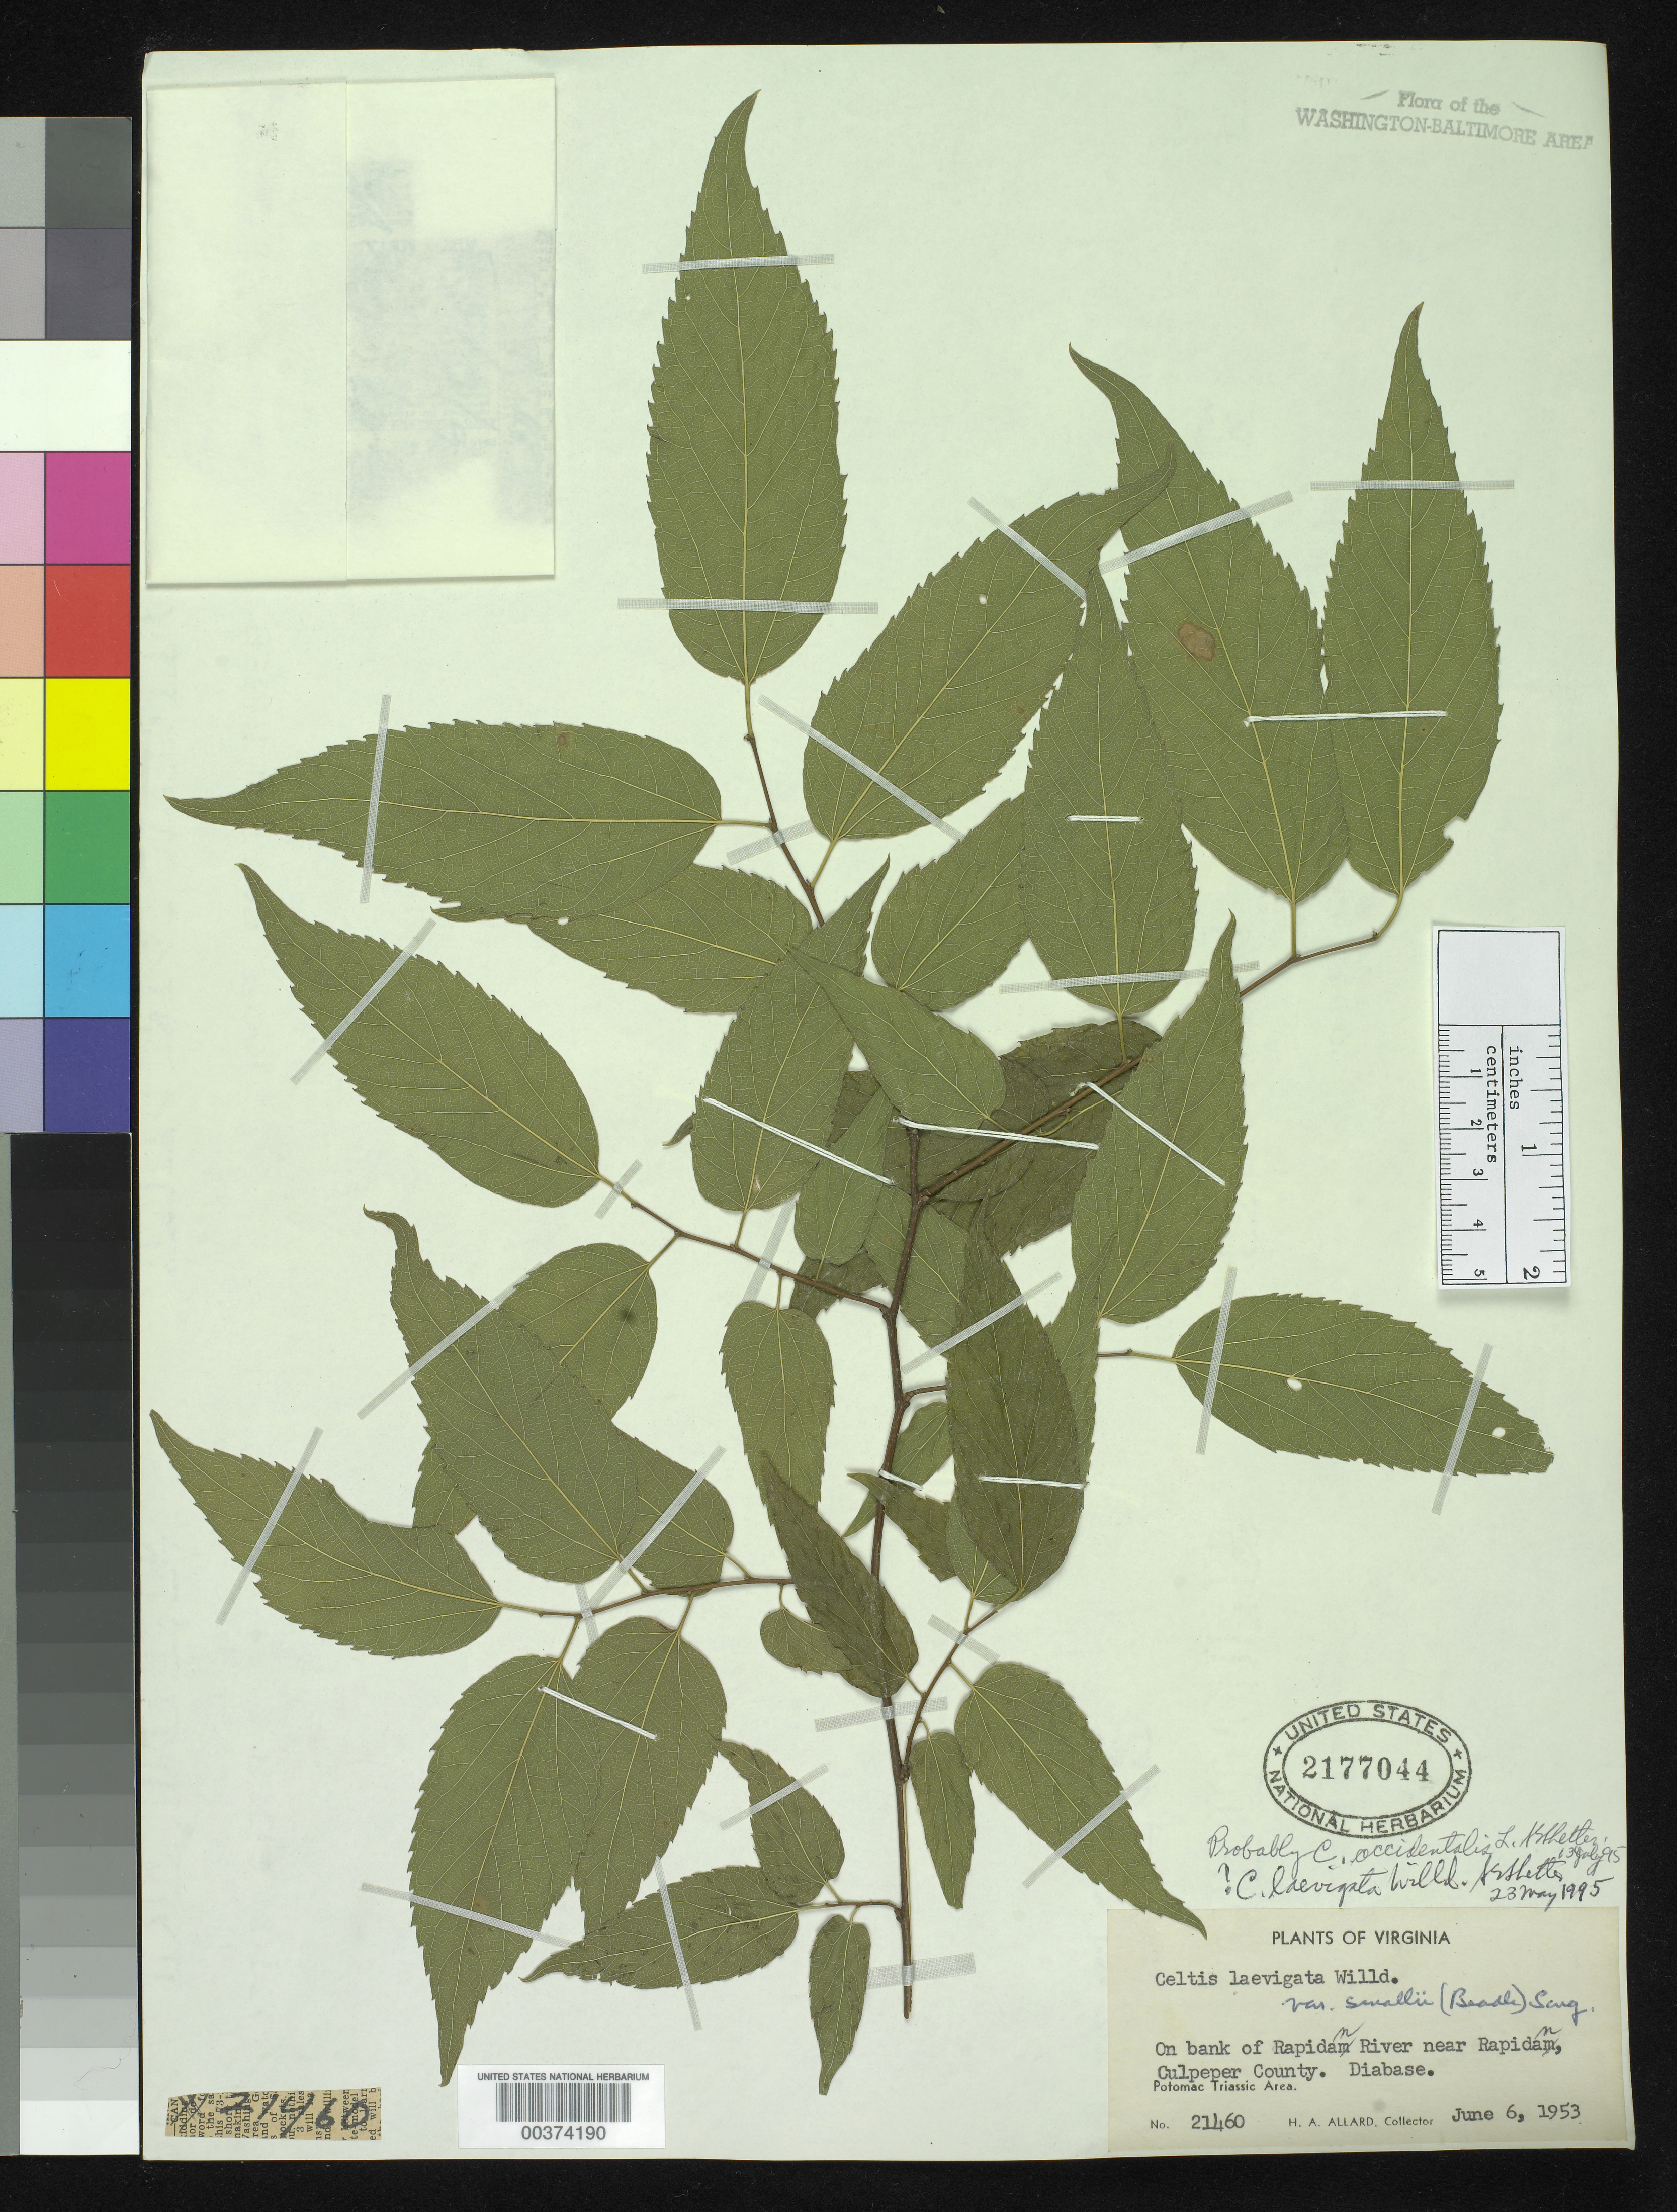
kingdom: Plantae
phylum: Tracheophyta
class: Magnoliopsida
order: Rosales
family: Cannabaceae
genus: Celtis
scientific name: Celtis occidentalis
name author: L.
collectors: H. A. Allard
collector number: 21460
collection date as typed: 06 Jun 1953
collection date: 1953-06-06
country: United States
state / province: Virginia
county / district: Culpeper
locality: Rapidan River, Rapidan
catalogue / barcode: US 2177044